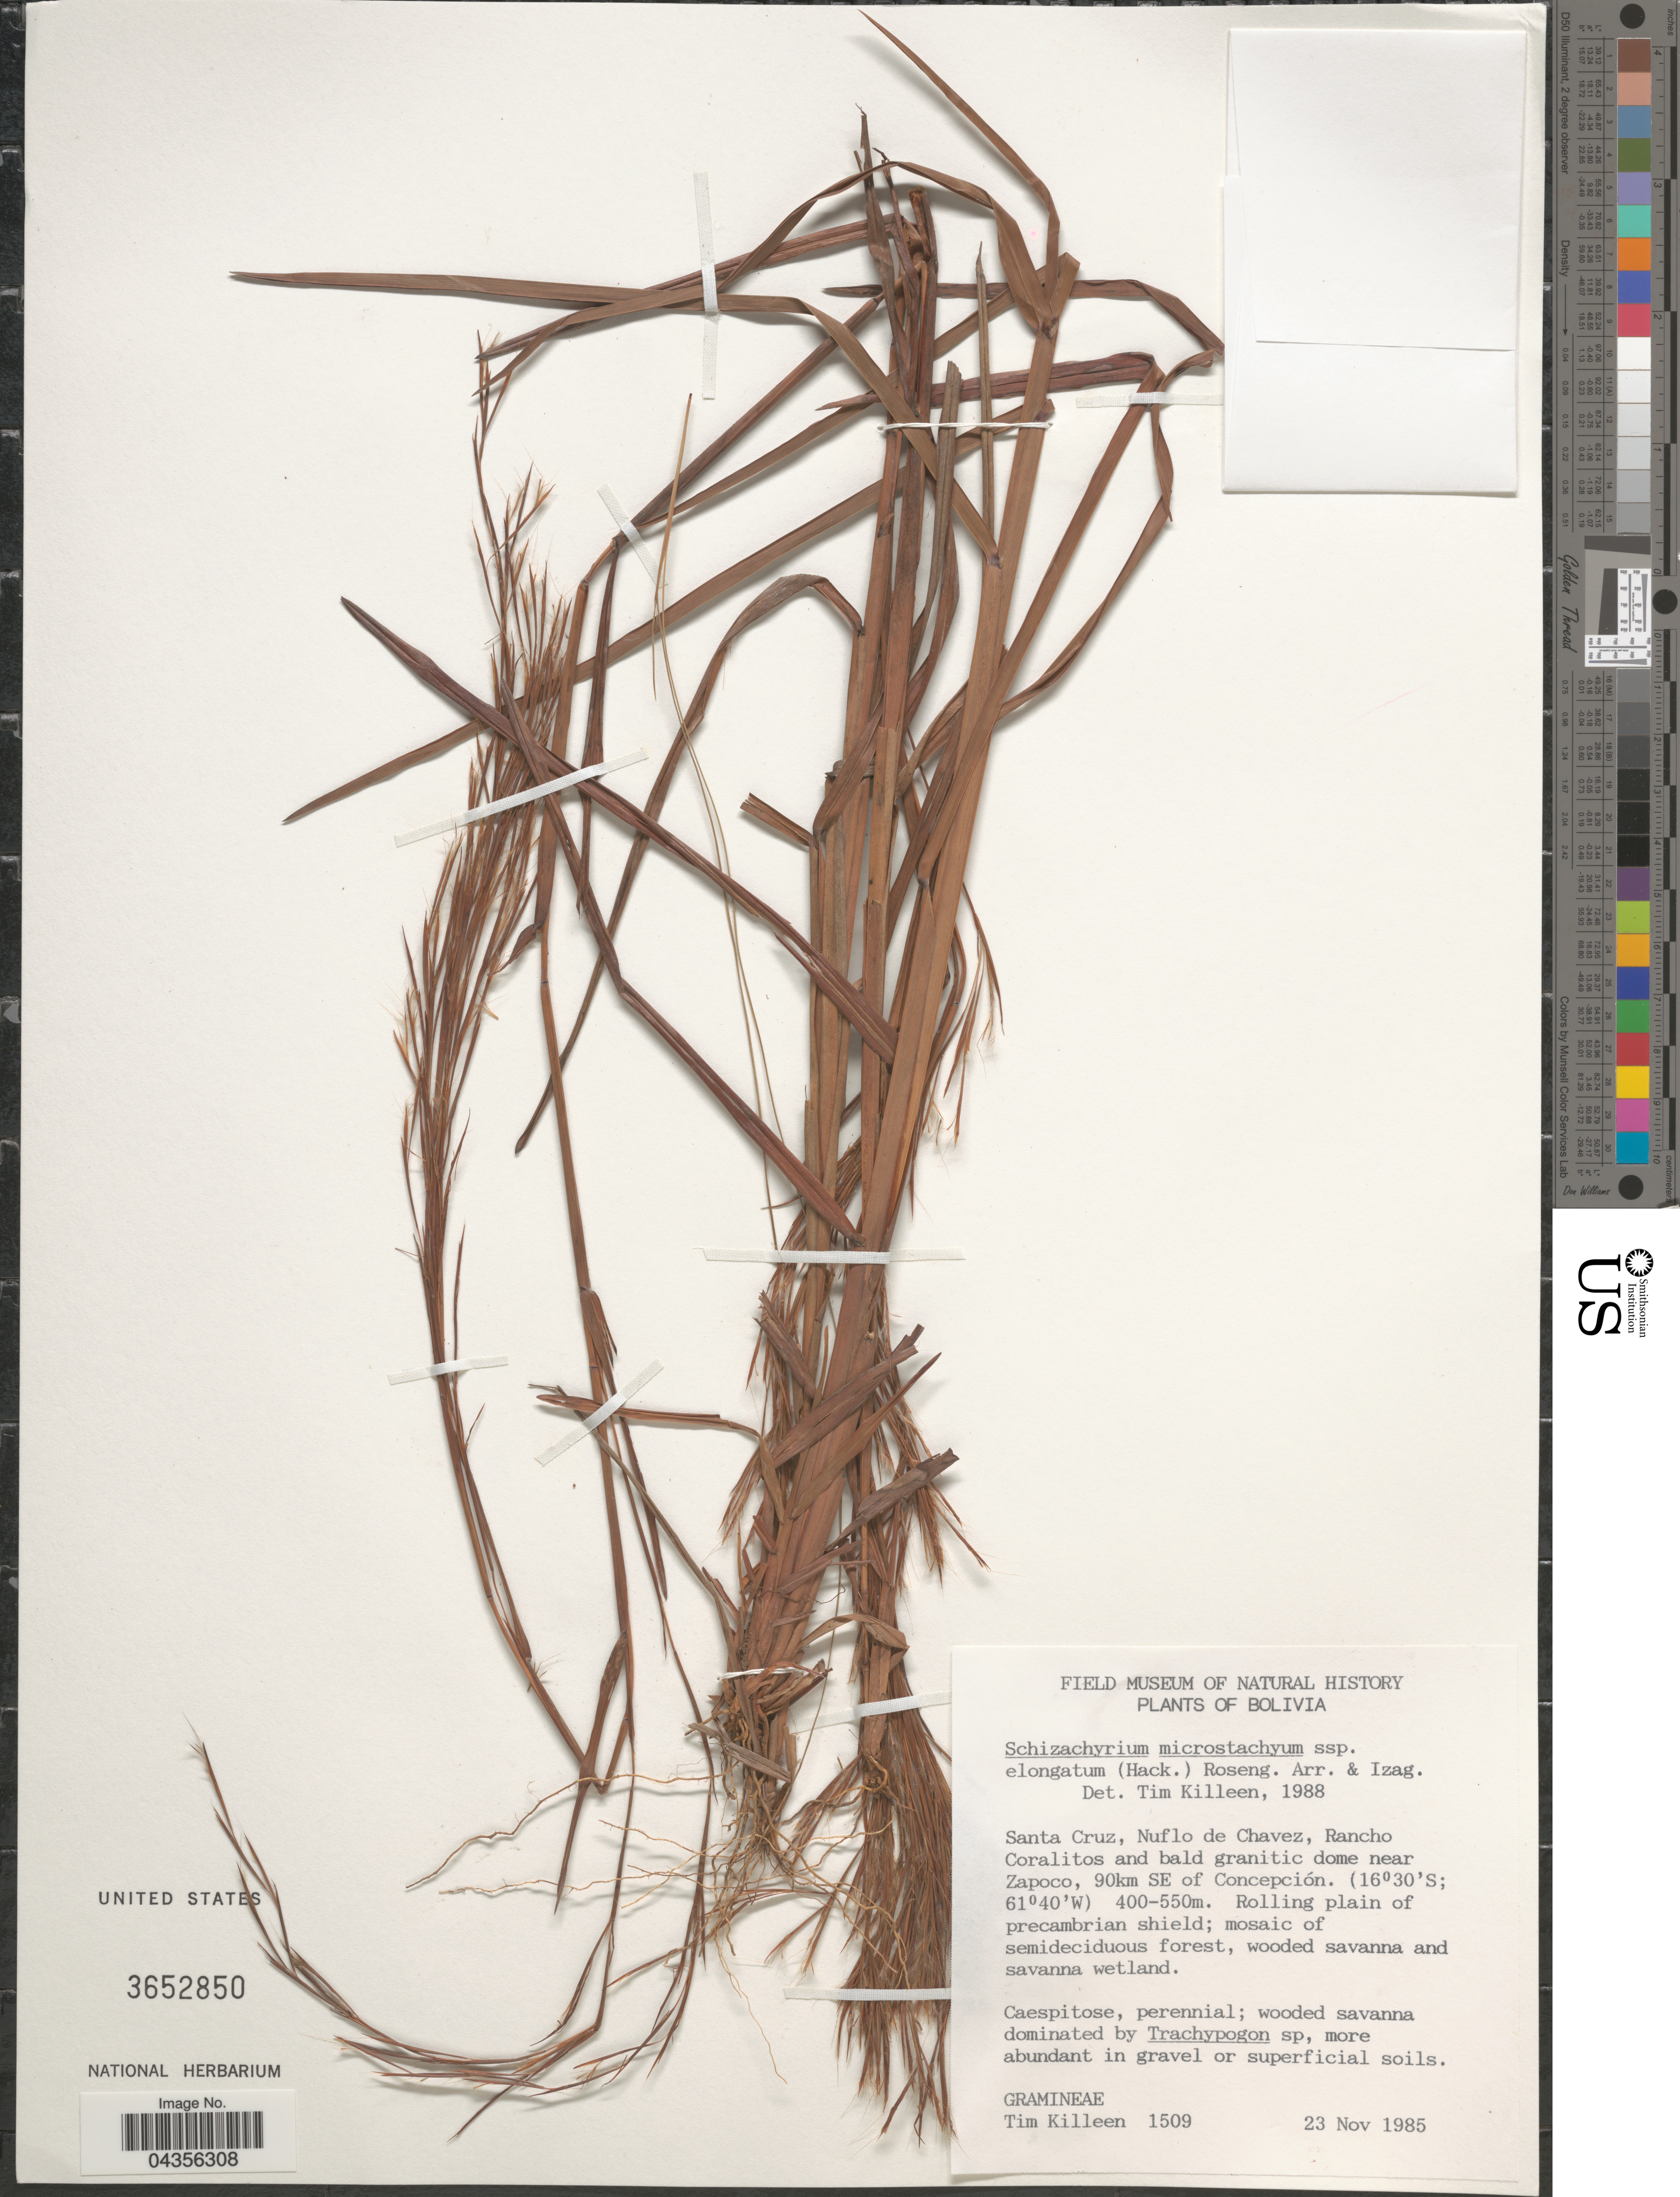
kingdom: Plantae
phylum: Tracheophyta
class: Liliopsida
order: Poales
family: Poaceae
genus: Schizachyrium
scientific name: Schizachyrium microstachyum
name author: (Desv. ex Ham.) Roseng. et al.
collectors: T. J. Killeen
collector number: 1509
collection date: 1985-11-23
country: Bolivia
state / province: Santa Cruz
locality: Nuflo de Chavez, Rancho Coralitos and bald granitic dome near Zapoco, 90km SE of Concepción.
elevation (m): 400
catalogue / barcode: US 3652850